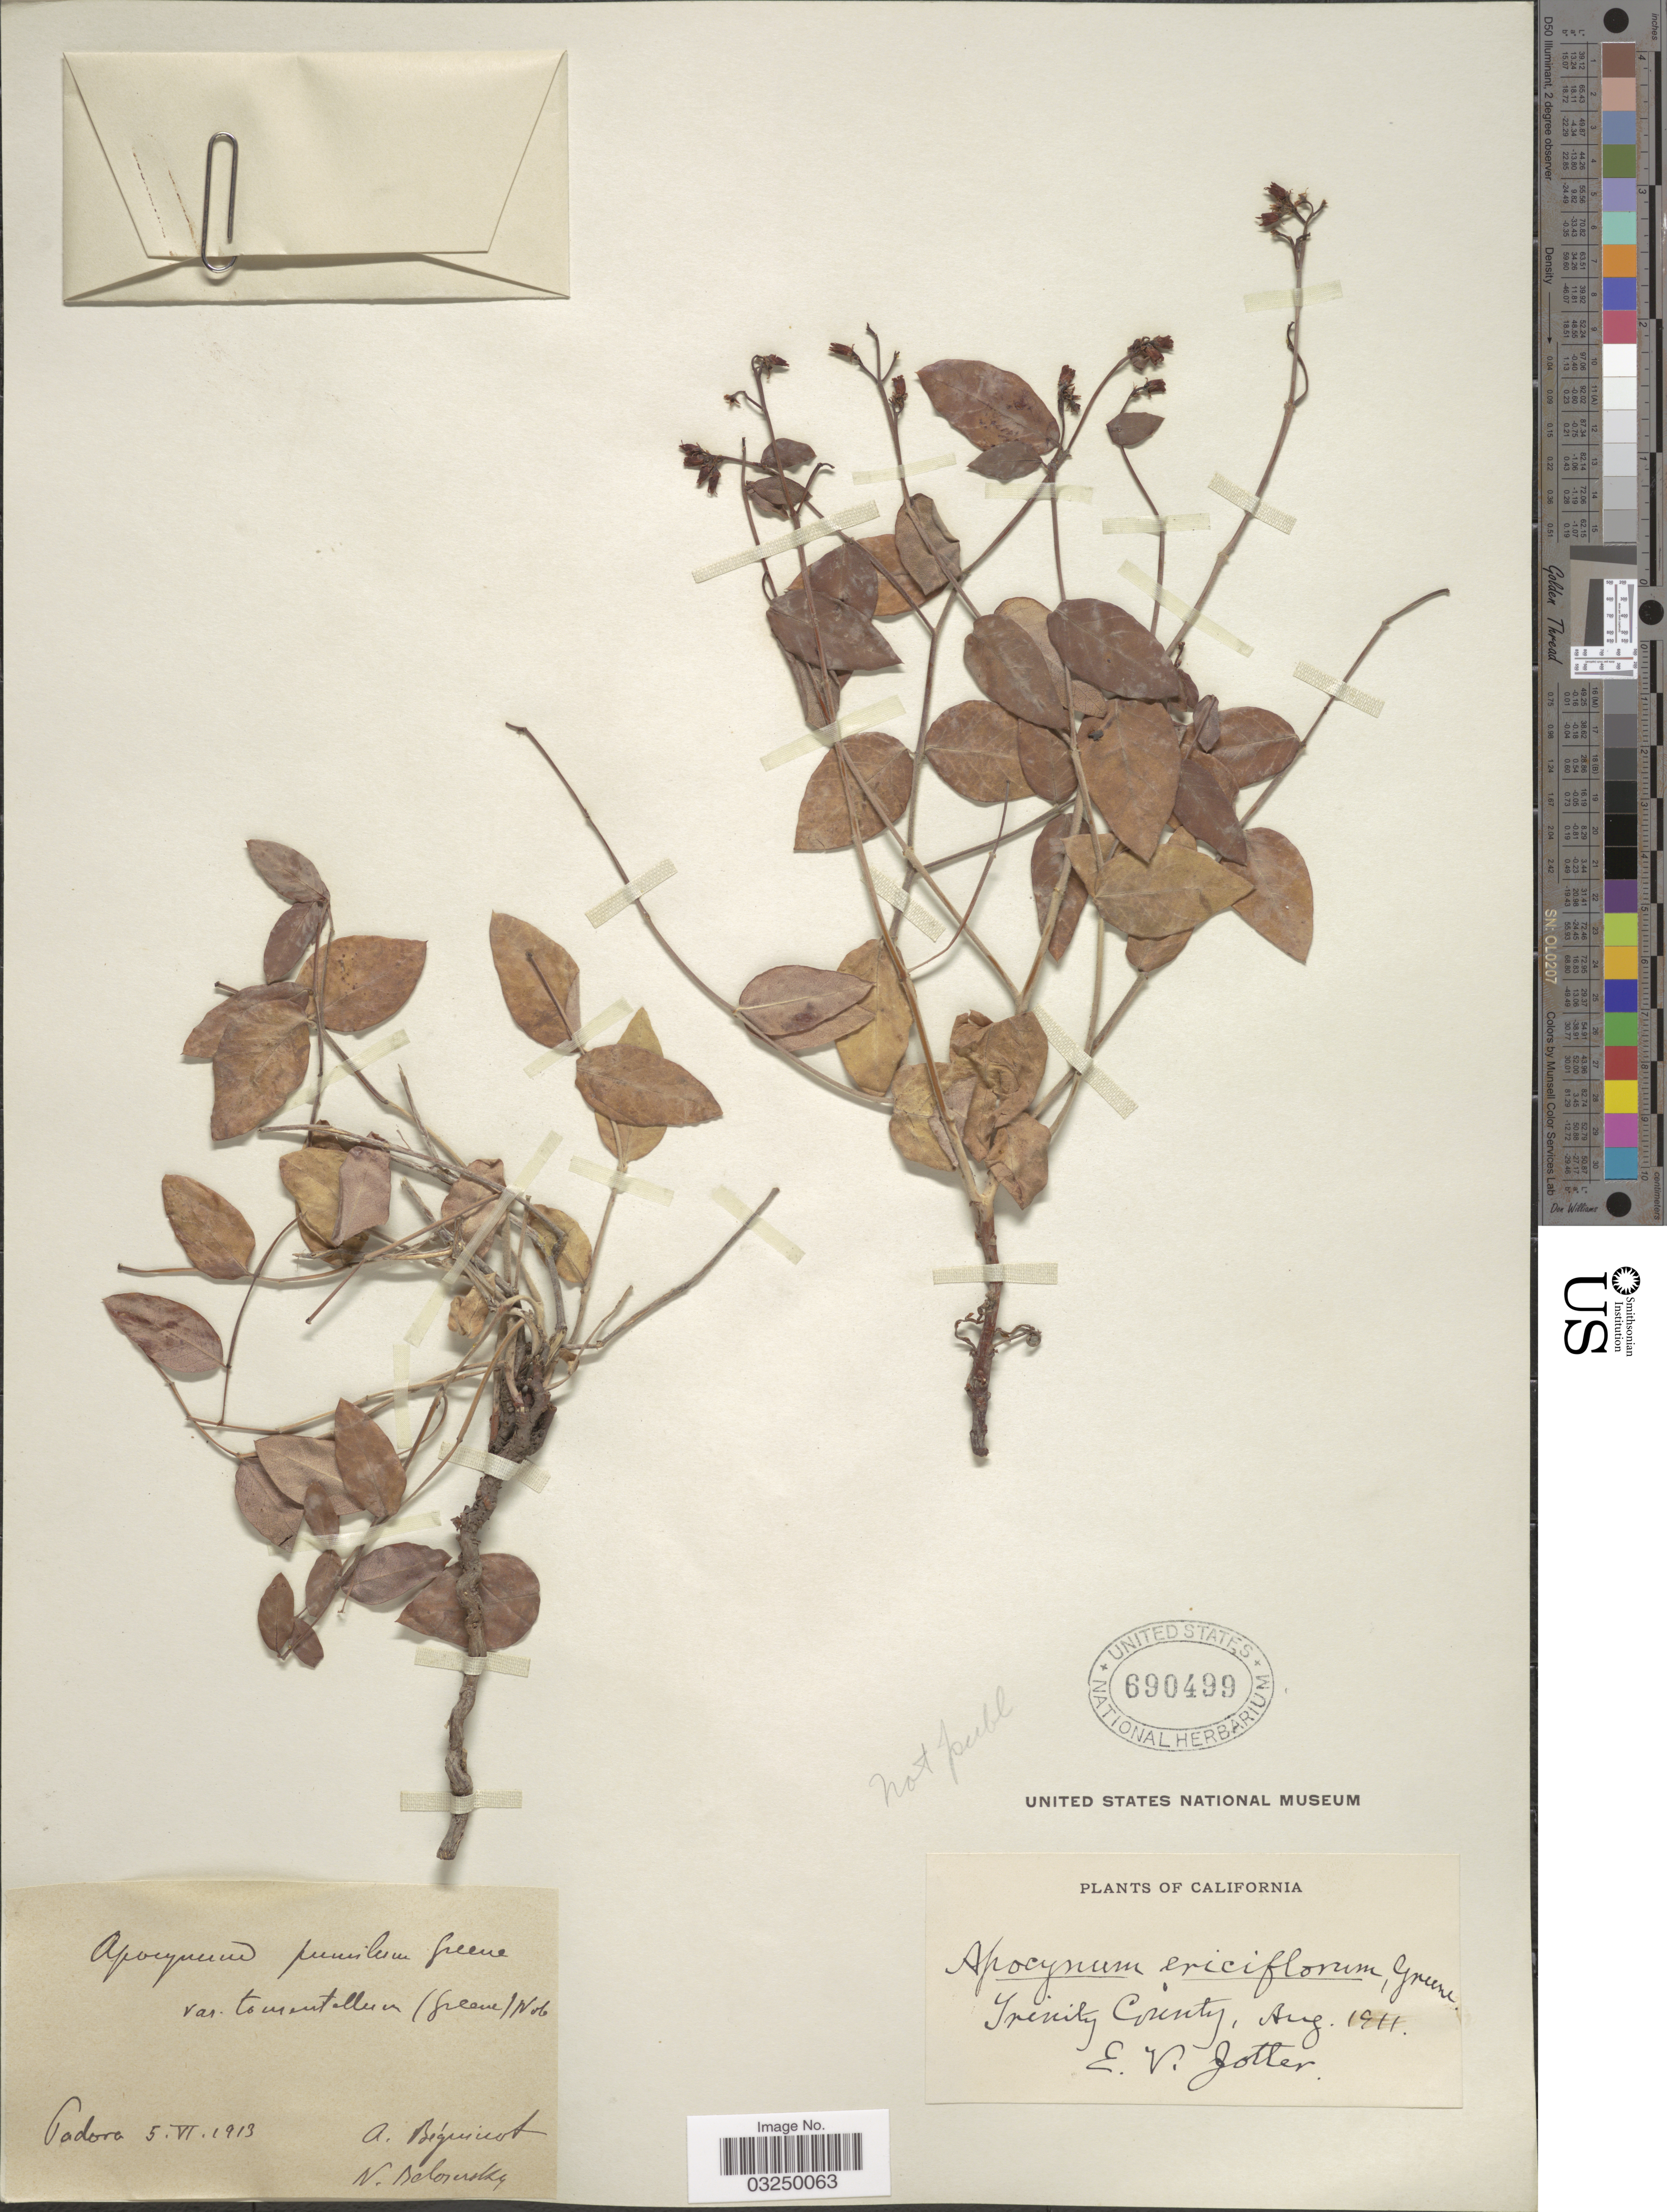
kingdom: Plantae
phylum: Tracheophyta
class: Magnoliopsida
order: Gentianales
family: Apocynaceae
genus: Apocynum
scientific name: Apocynum pumilum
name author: (A. Gray) Greene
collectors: E. Jotter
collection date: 1911-08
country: United States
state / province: California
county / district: Trinity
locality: Trinity County.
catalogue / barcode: US 690499